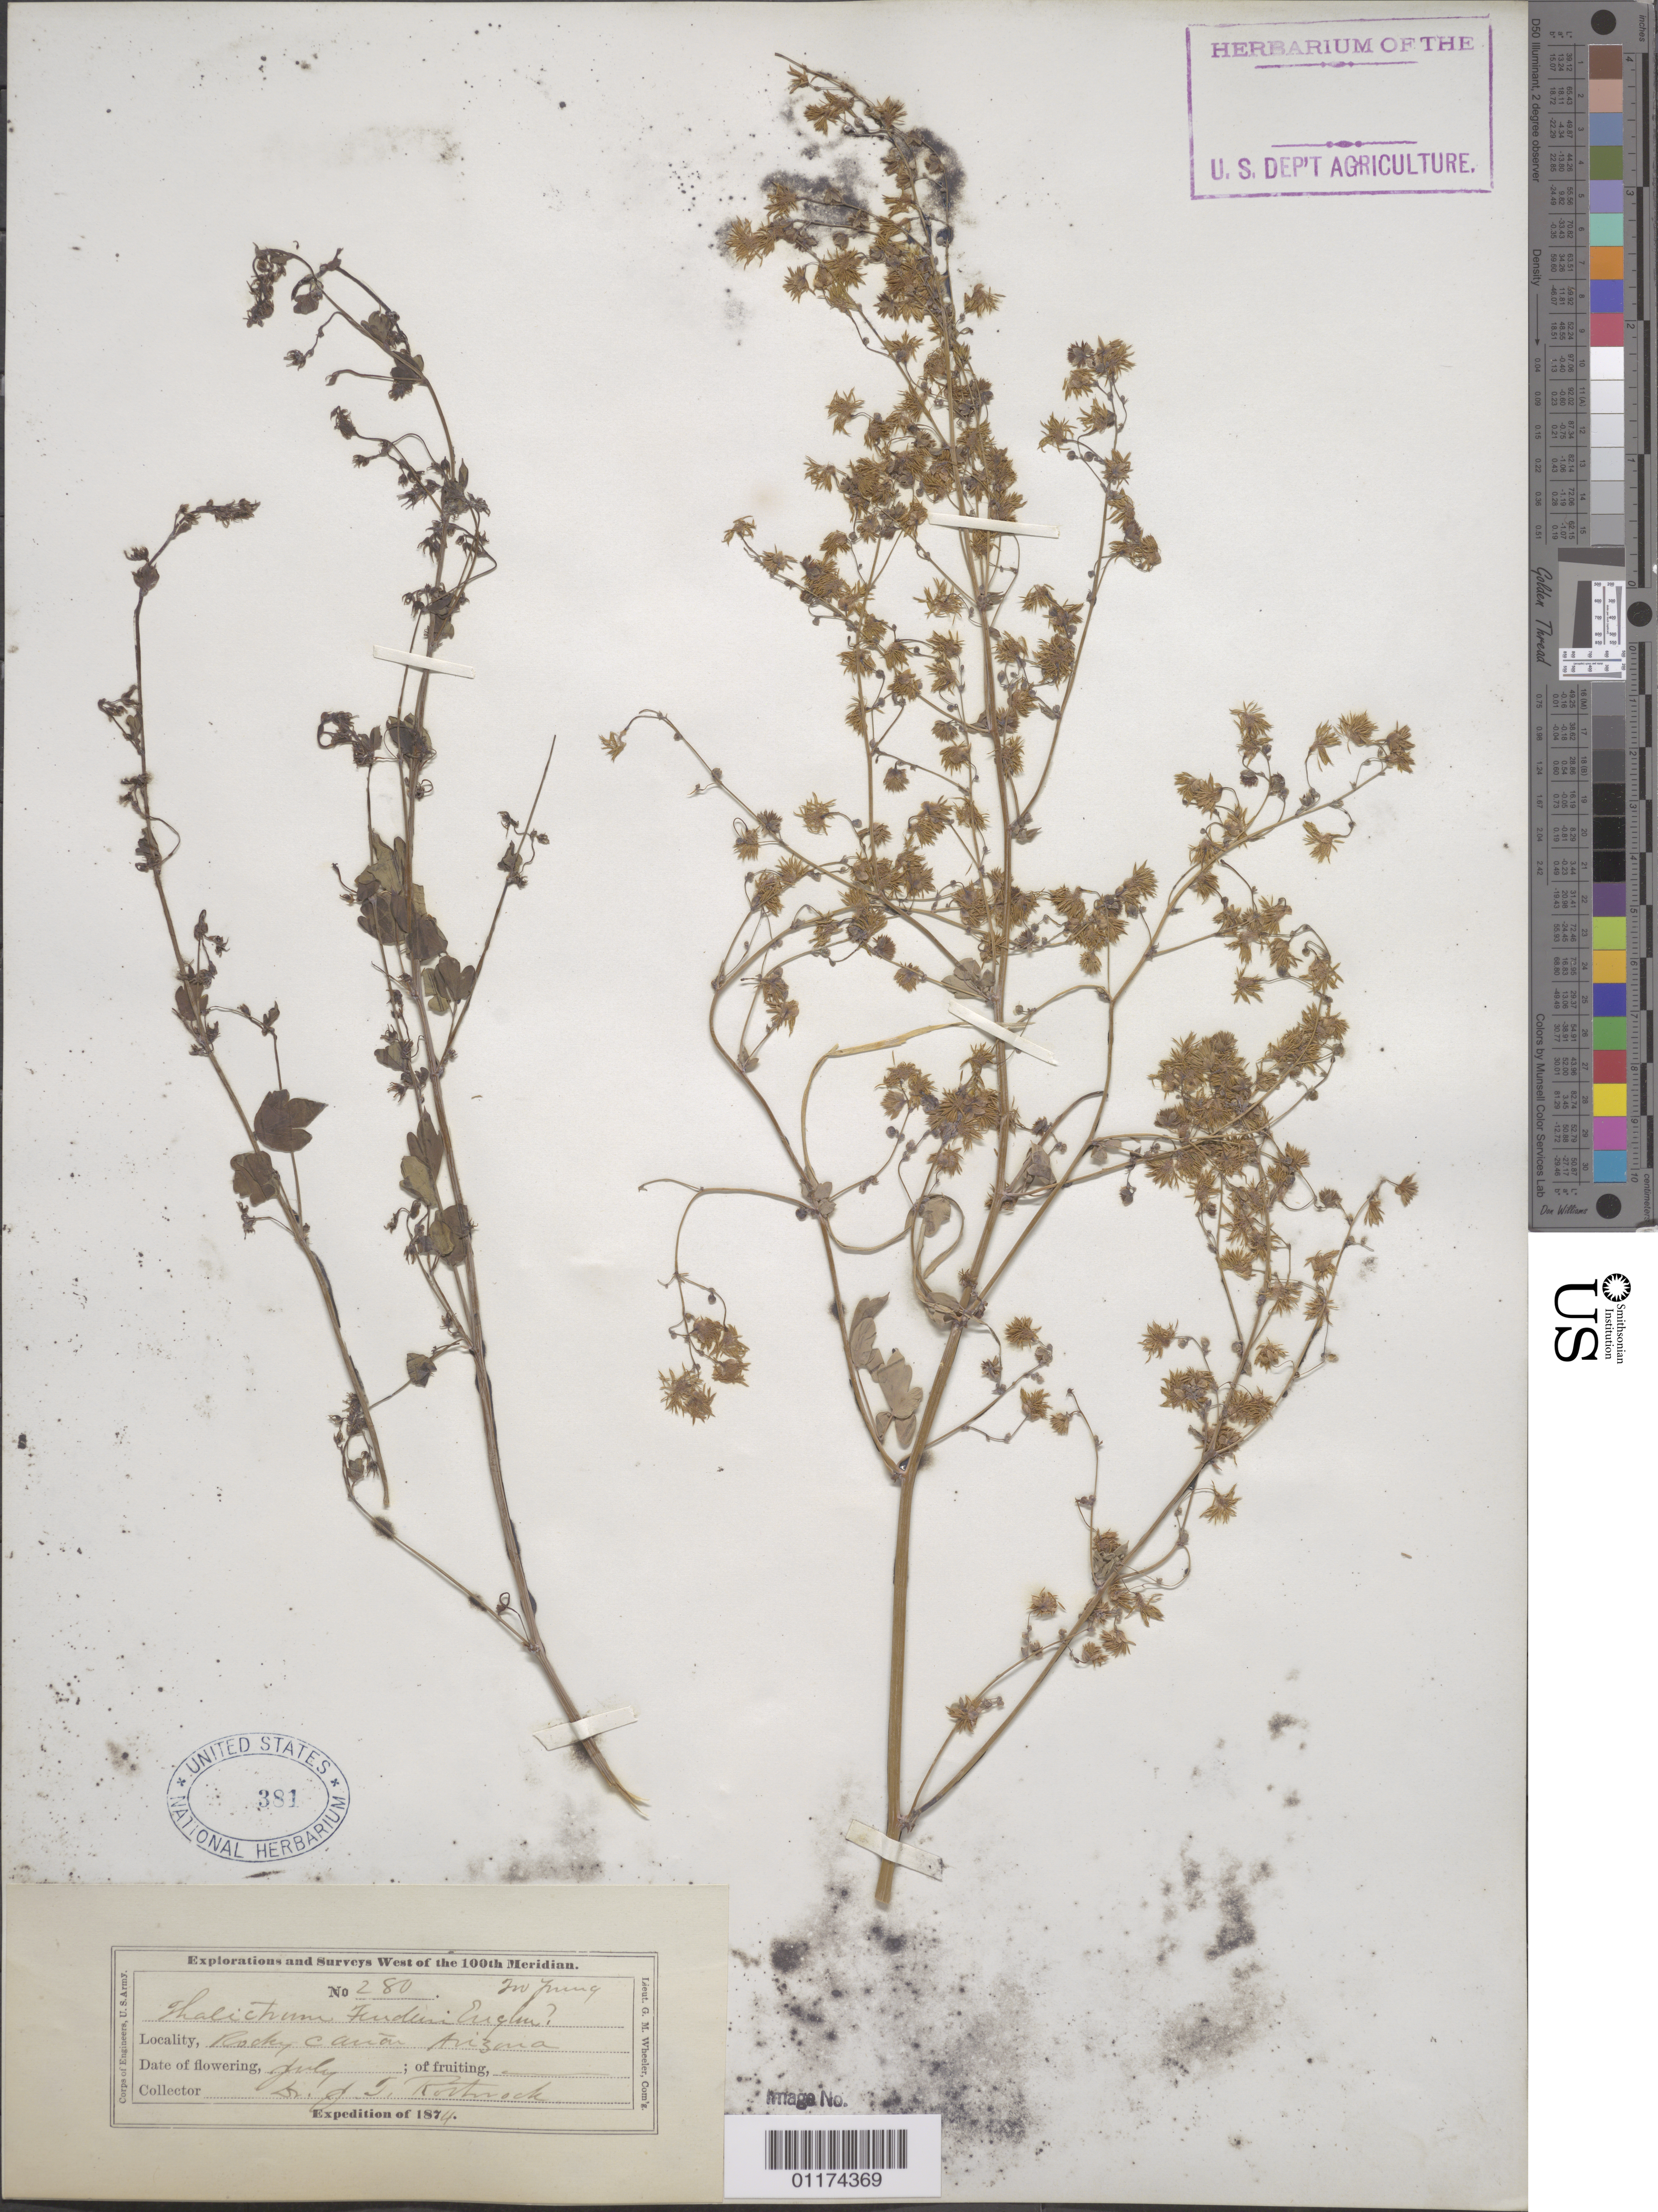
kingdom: Plantae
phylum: Tracheophyta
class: Magnoliopsida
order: Ranunculales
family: Ranunculaceae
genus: Thalictrum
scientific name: Thalictrum fendleri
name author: Engelm. ex A. Gray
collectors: J. T. Rothrock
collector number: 280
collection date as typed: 1874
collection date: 1874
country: United States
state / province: Arizona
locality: Rocky Canyon.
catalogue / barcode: US 381